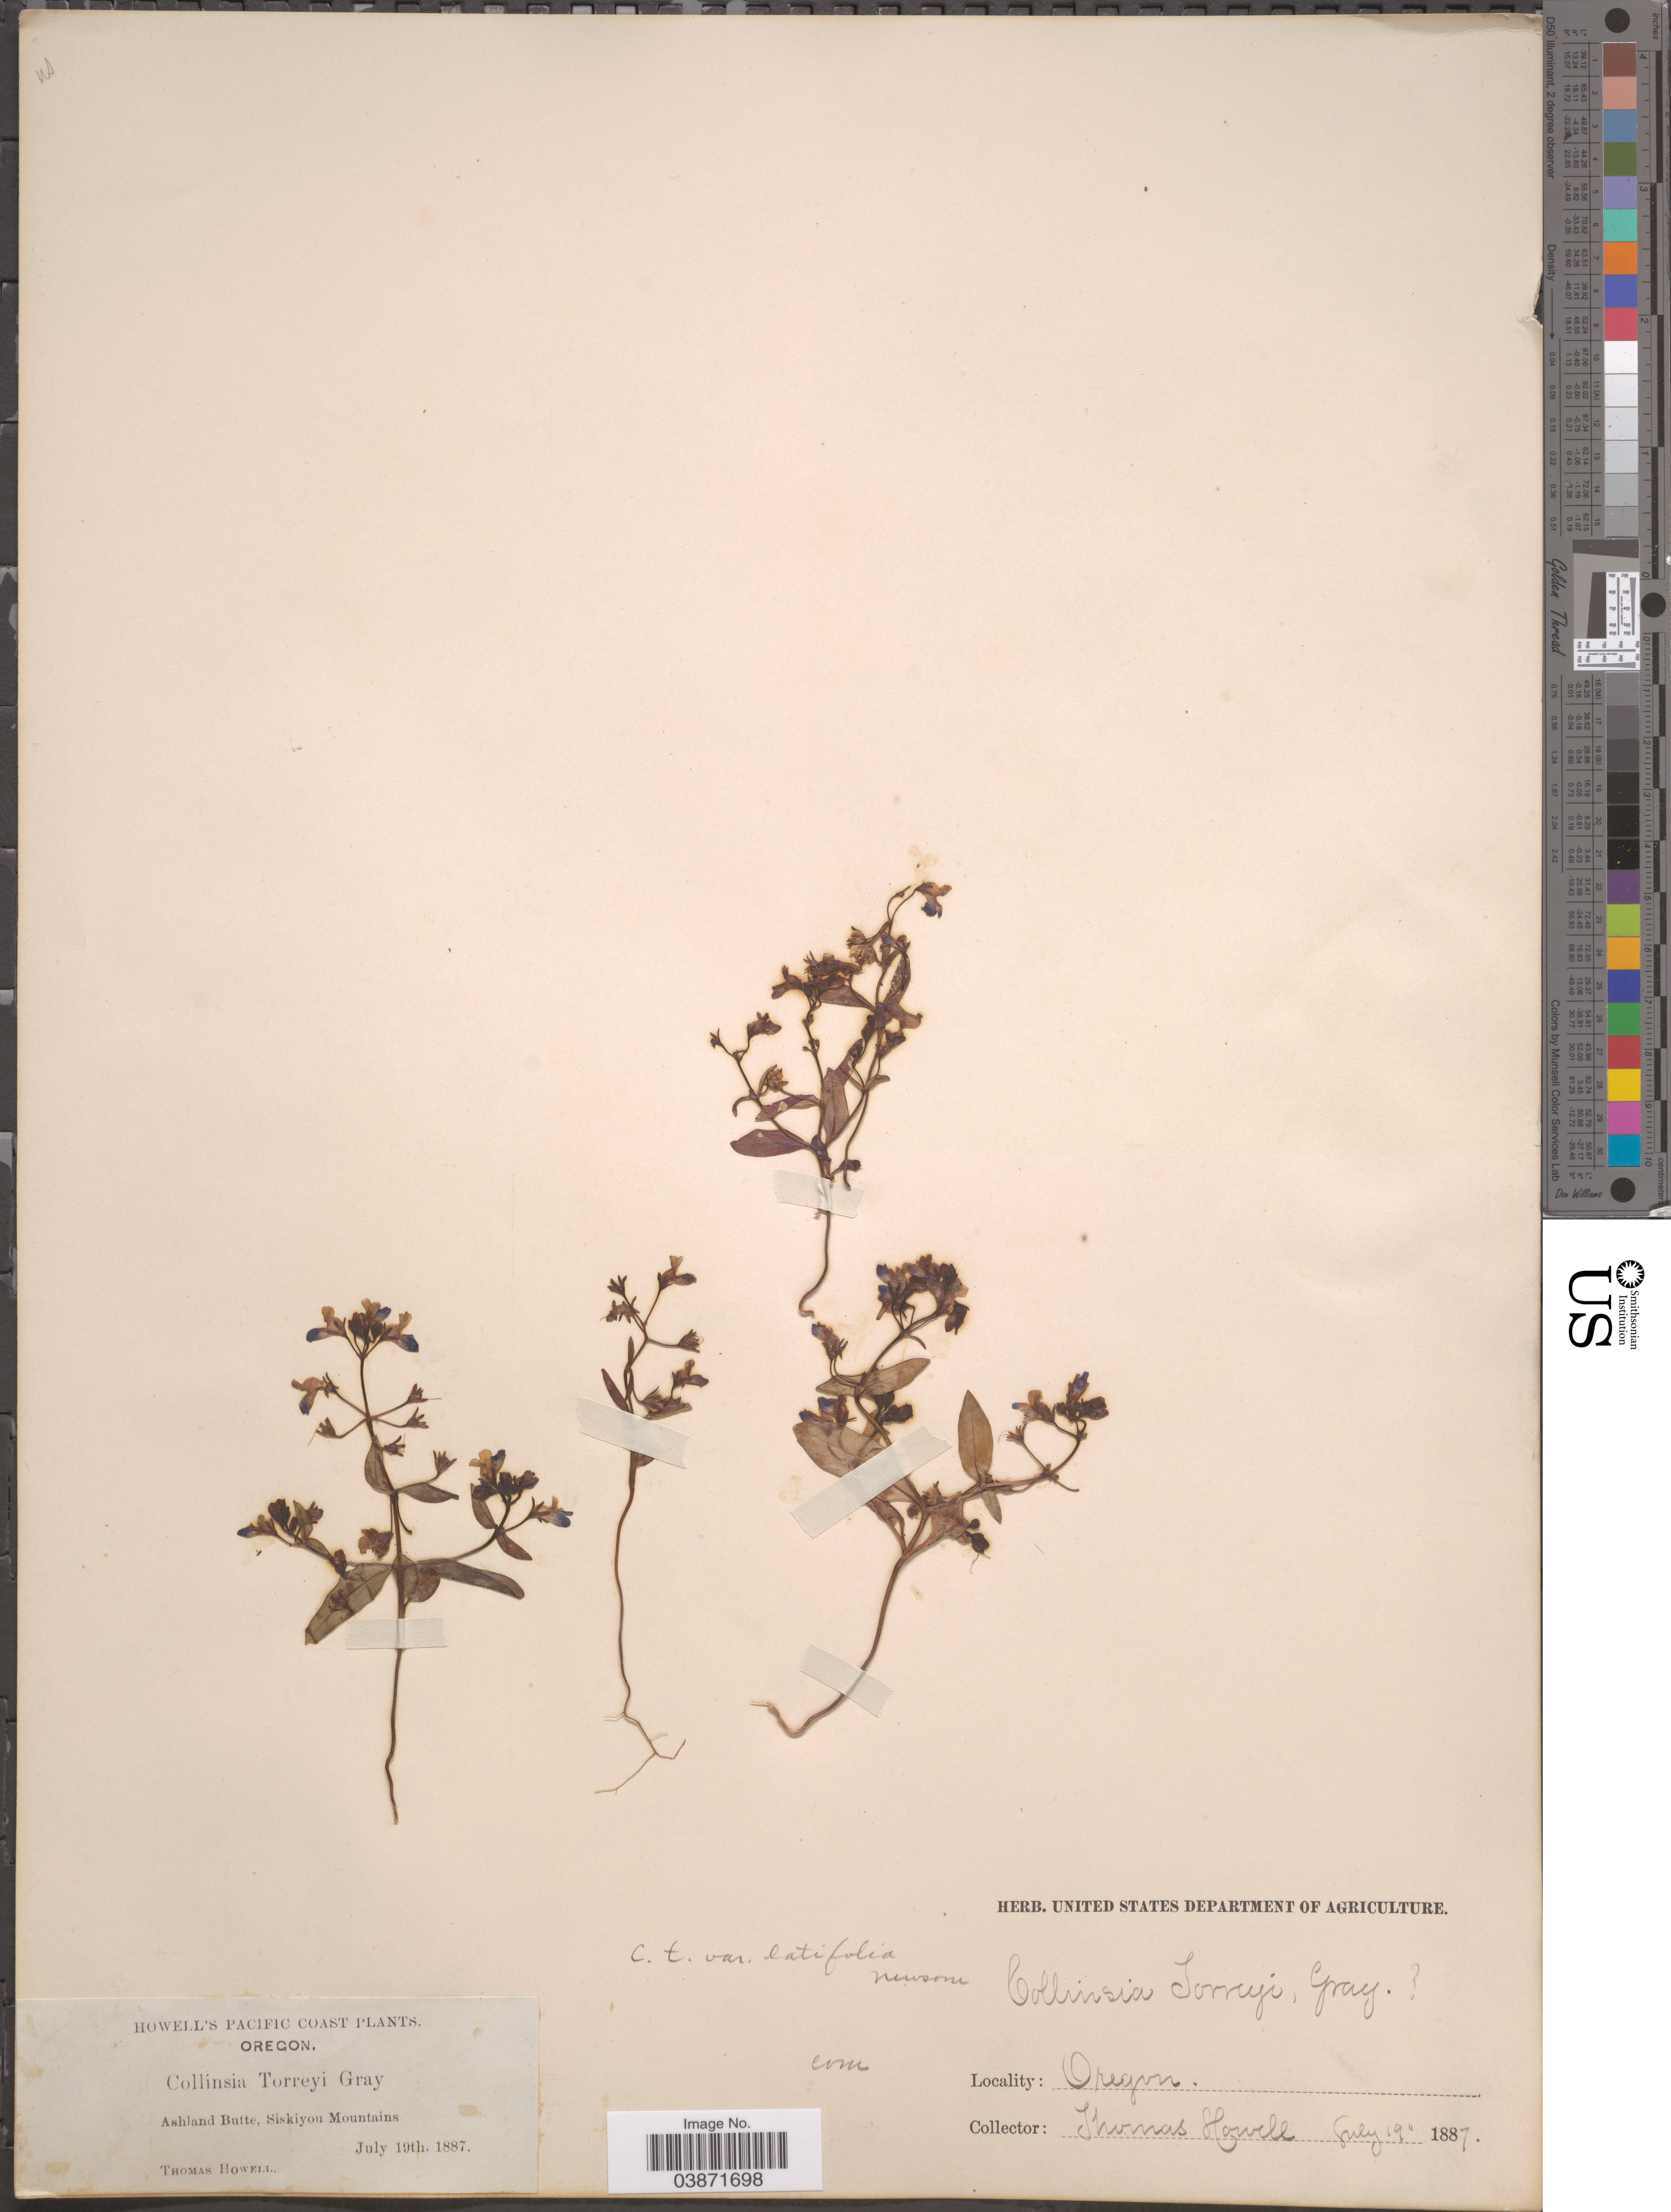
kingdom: Plantae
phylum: Tracheophyta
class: Magnoliopsida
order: Lamiales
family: Plantaginaceae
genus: Collinsia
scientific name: Collinsia torreyi var. latifolia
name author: Newsom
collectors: T. Howell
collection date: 1887-07-19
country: United States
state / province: Oregon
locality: Pacific Coast. Ashland Butte, Siskiyou Mountains.